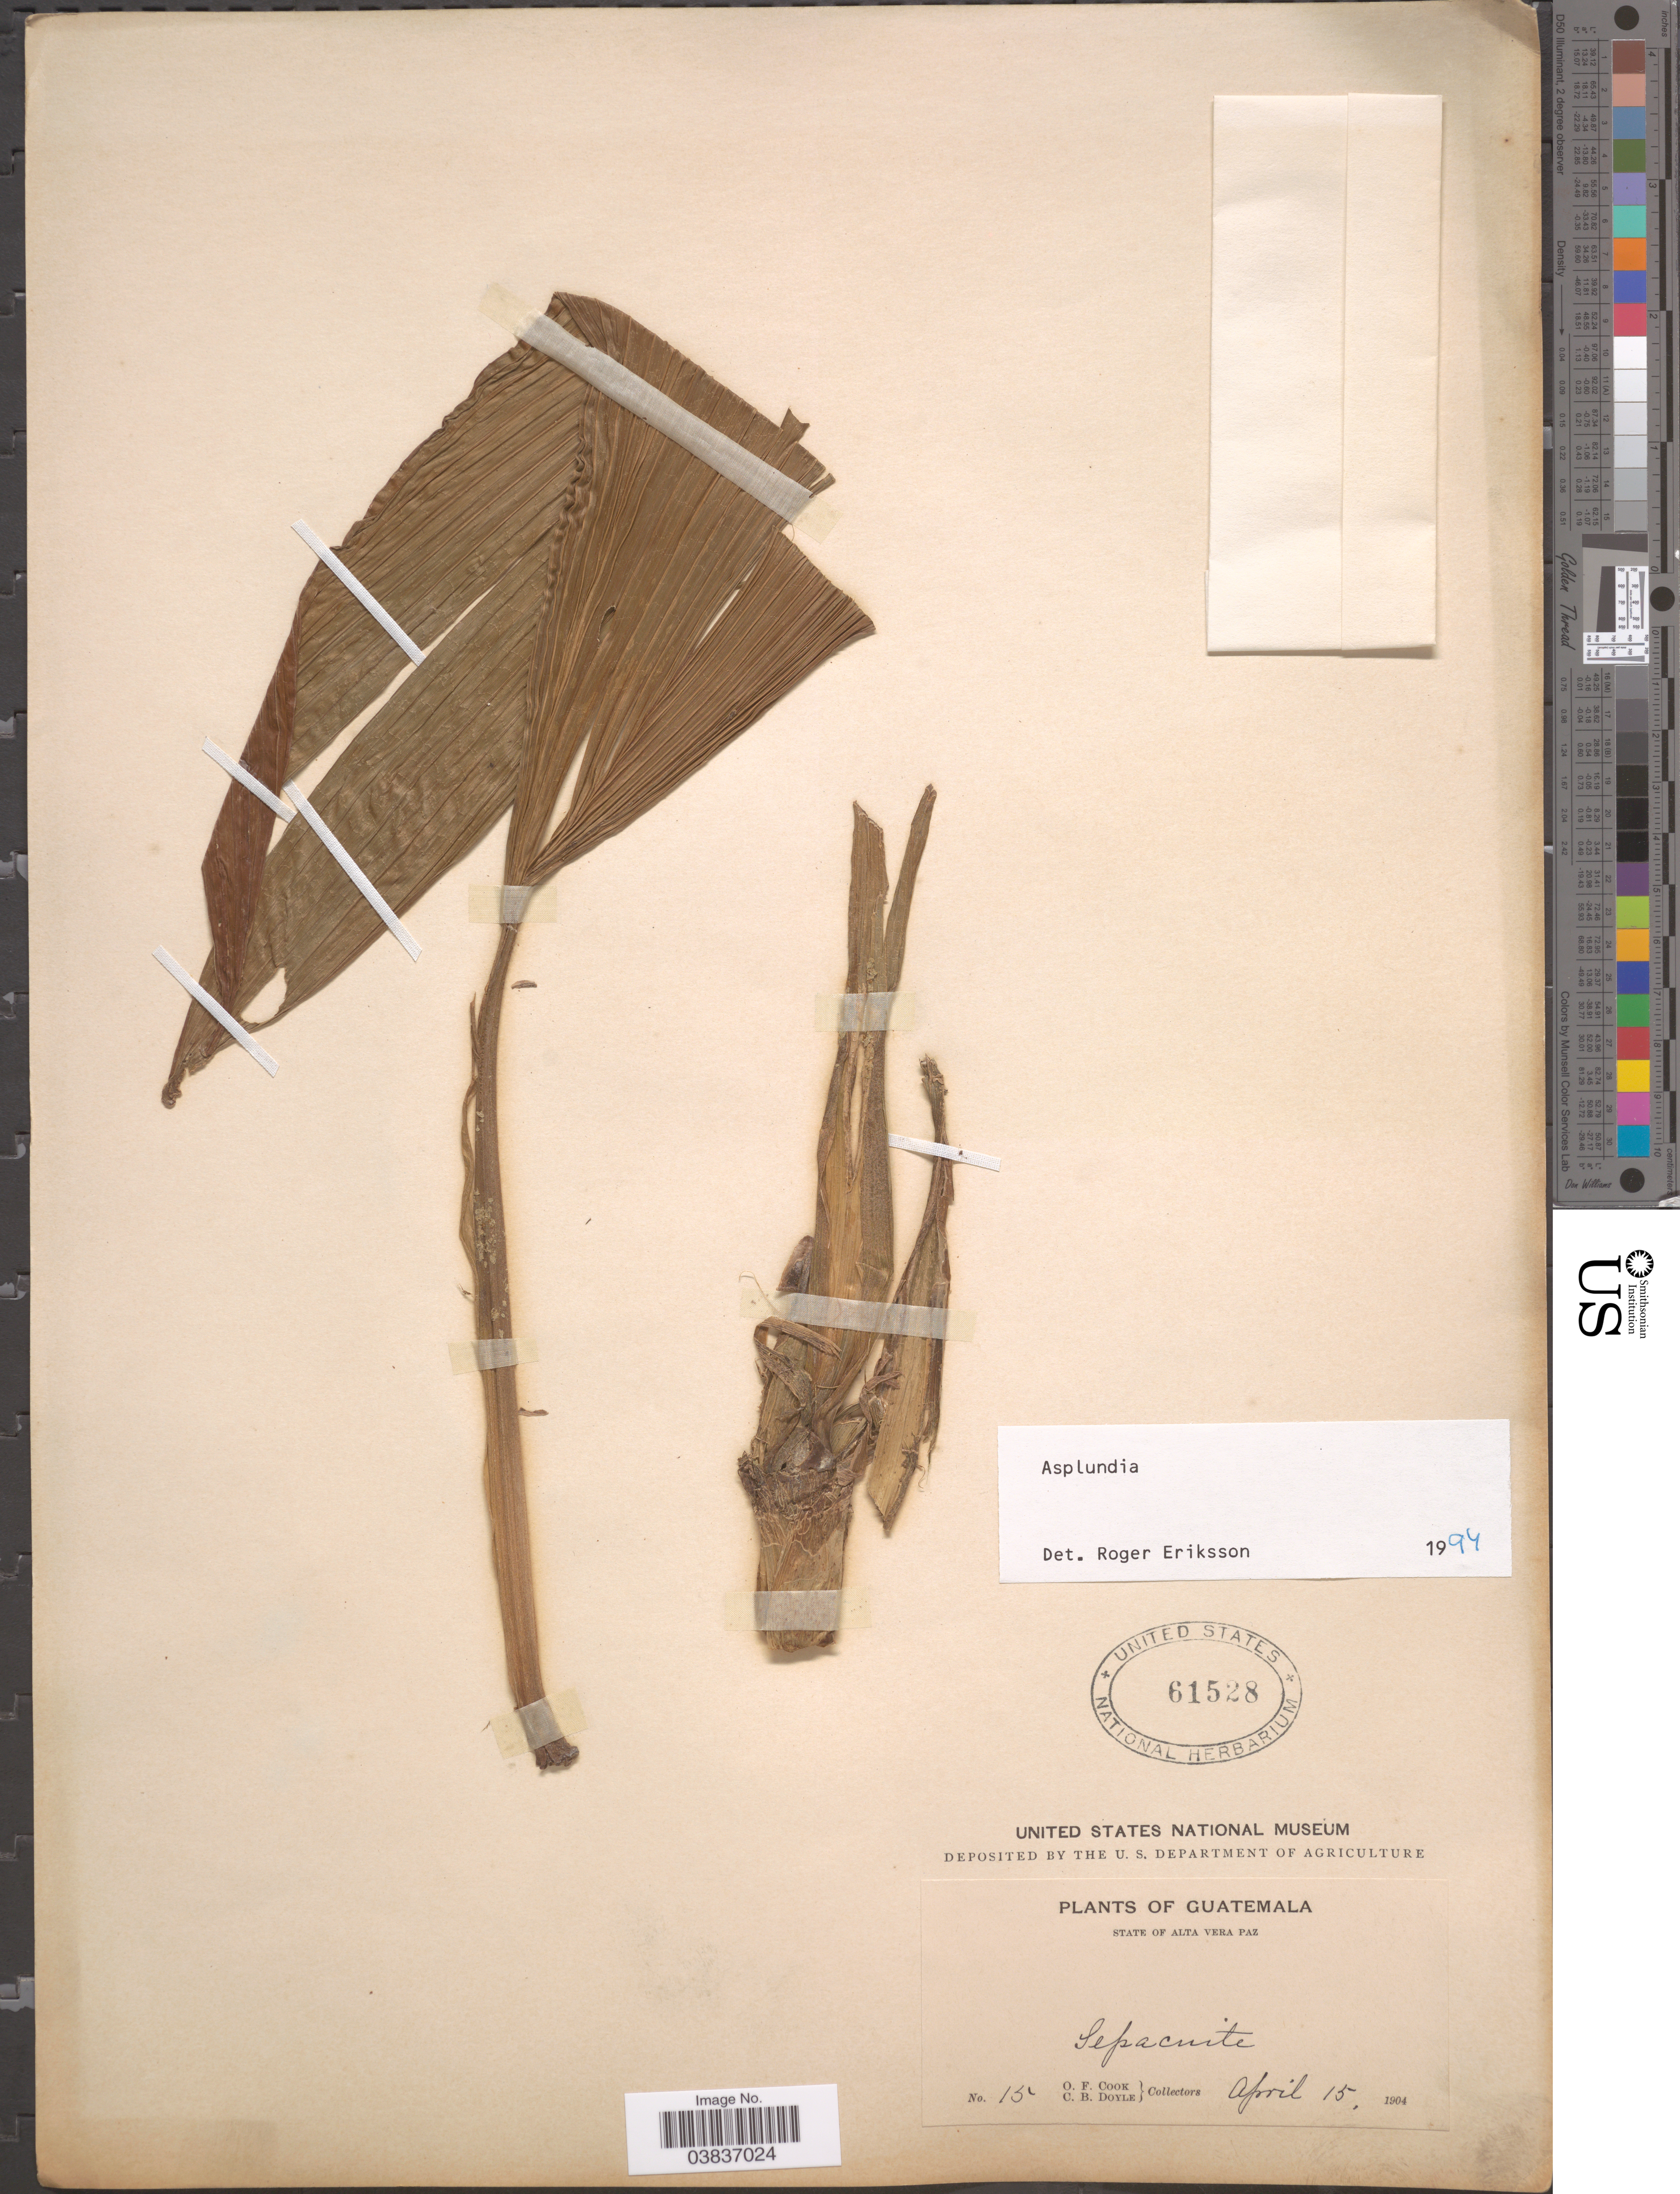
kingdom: Plantae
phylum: Tracheophyta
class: Liliopsida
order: Pandanales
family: Cyclanthaceae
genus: Asplundia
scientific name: Asplundia sp.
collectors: O. F. Cook & C. Doyle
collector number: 15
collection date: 1904-04-15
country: Guatemala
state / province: Alta Verapaz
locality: Sepacuite.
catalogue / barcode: US 61528